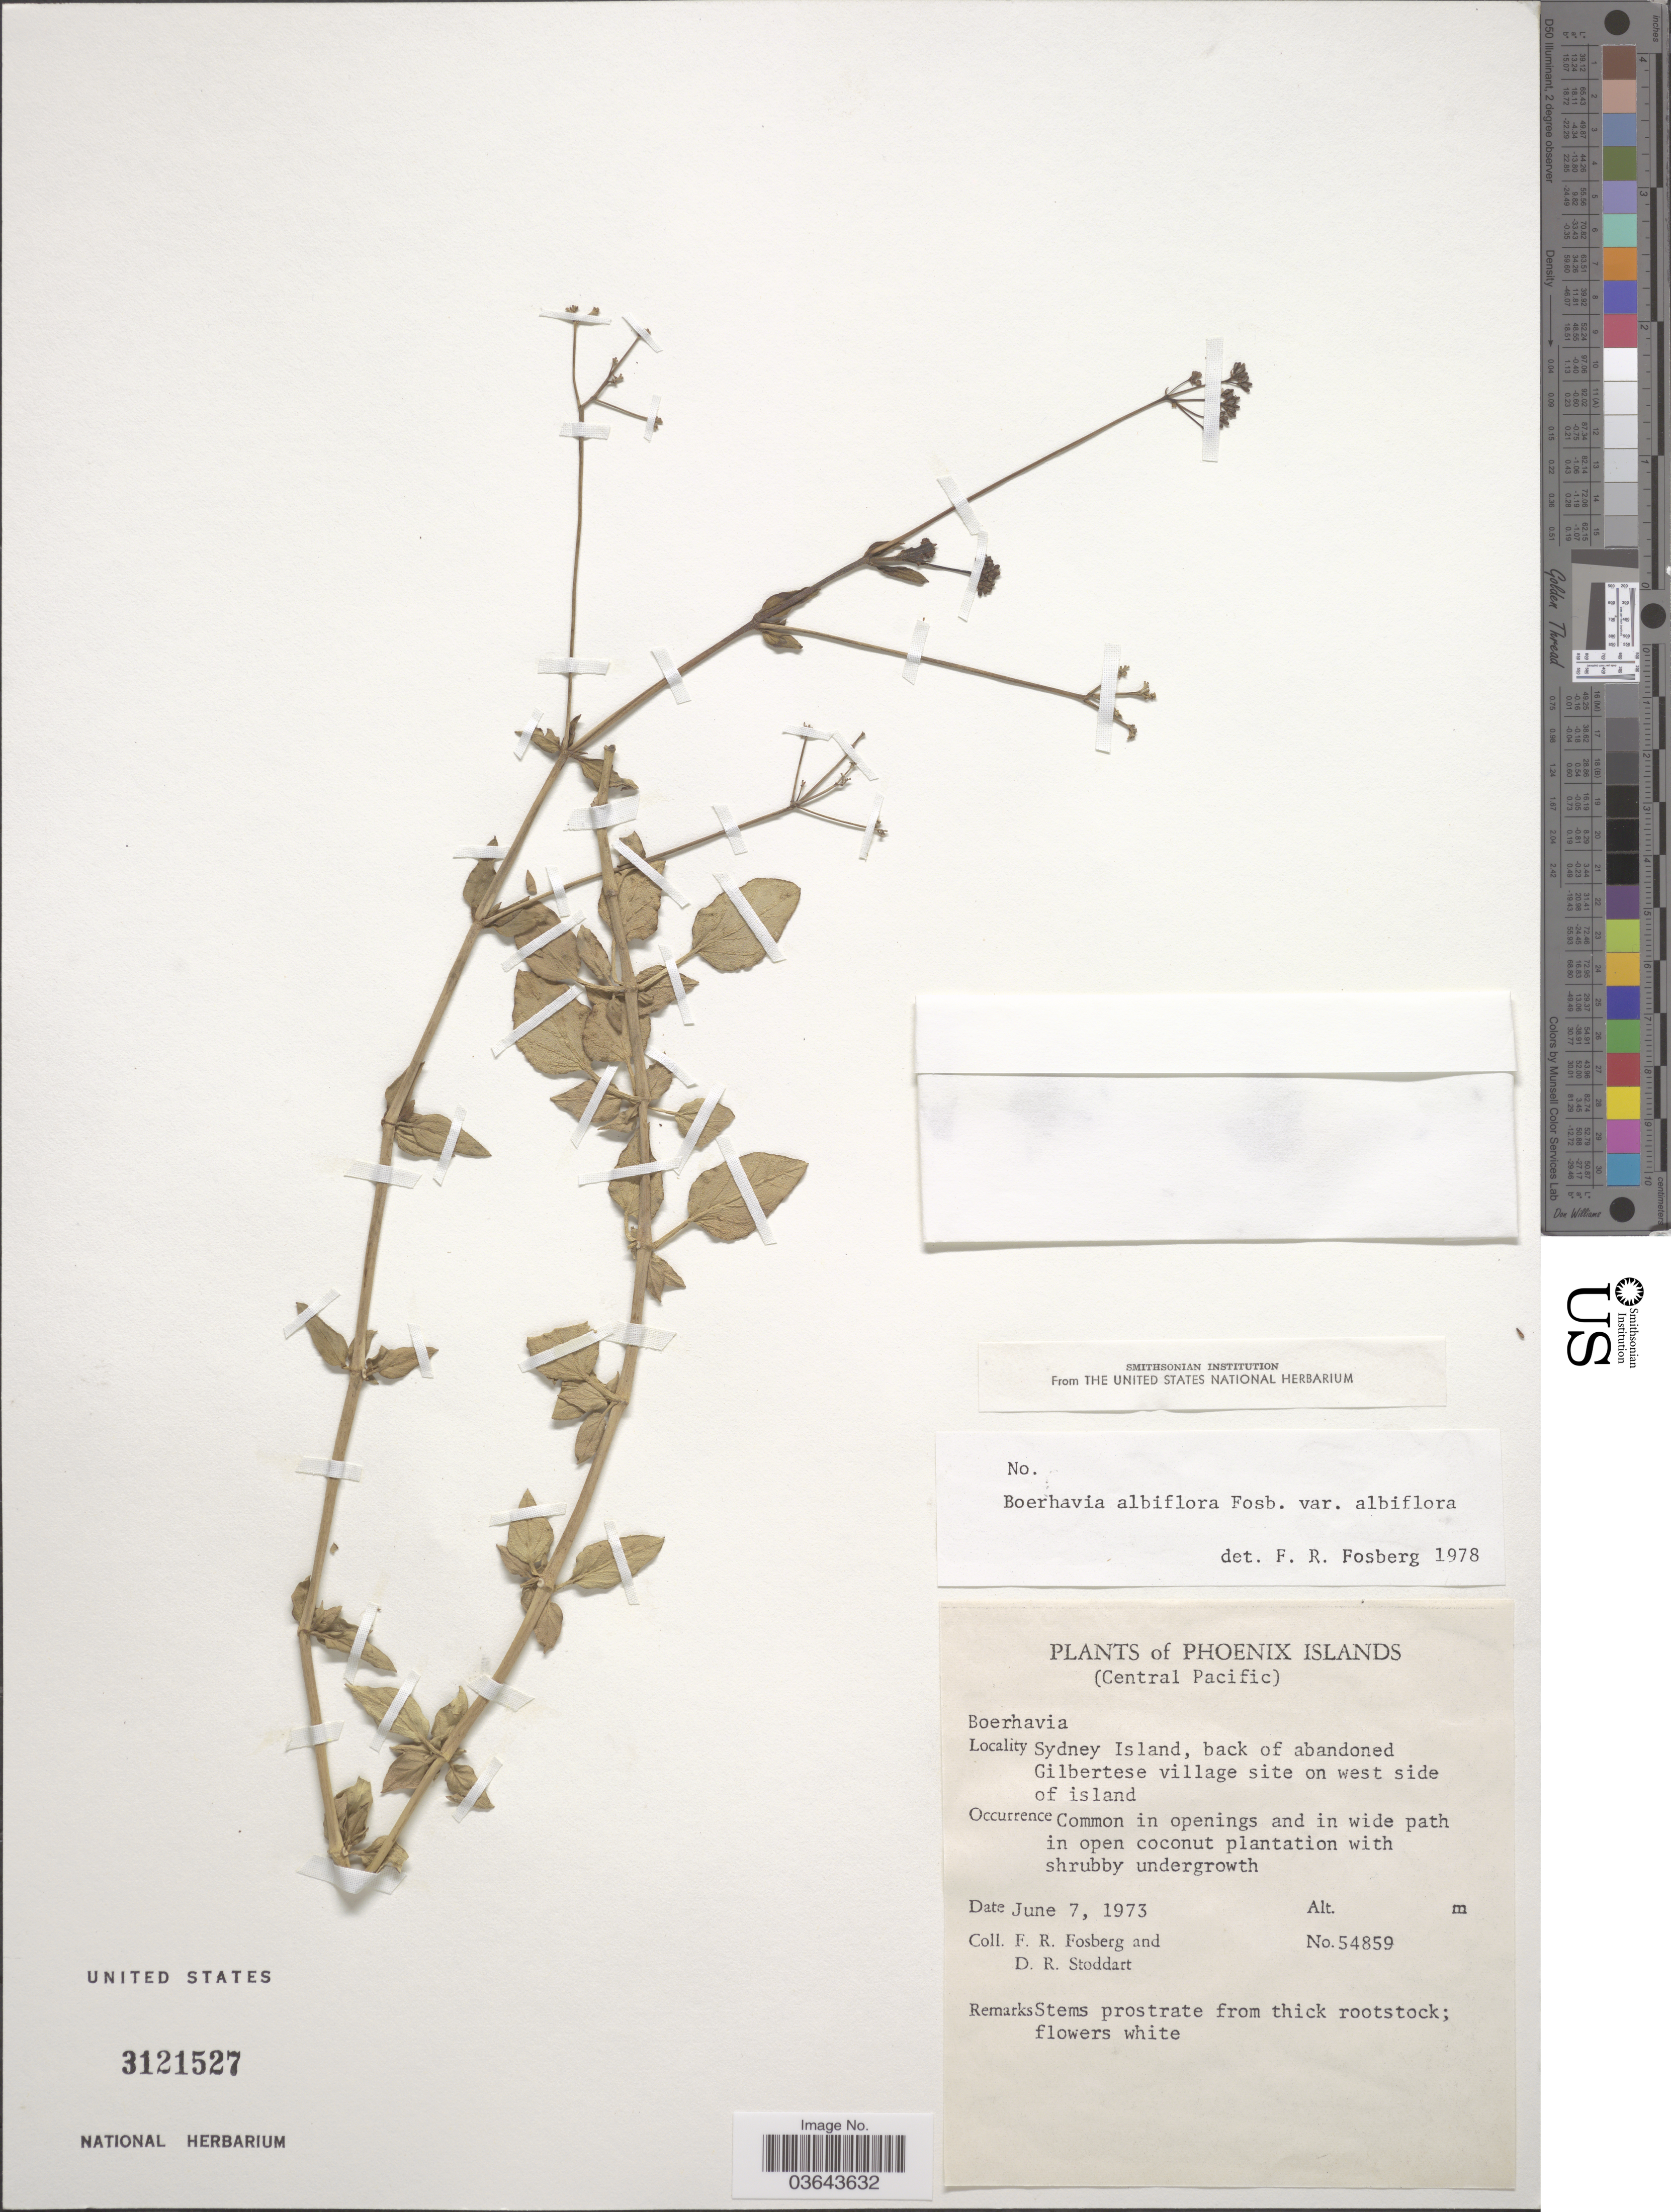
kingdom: Plantae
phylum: Tracheophyta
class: Magnoliopsida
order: Caryophyllales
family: Nyctaginaceae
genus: Boerhavia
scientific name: Boerhavia albiflora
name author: Fosberg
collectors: F. R. Fosberg & D. R. Stoddart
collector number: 54859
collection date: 1973-06-07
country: Kiribati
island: Manra [Sydney] Island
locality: Phoenix Islands (Central Pacific). Sydney Island, back of abandoned Gilbertese village site on west side of island.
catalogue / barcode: US 3121527